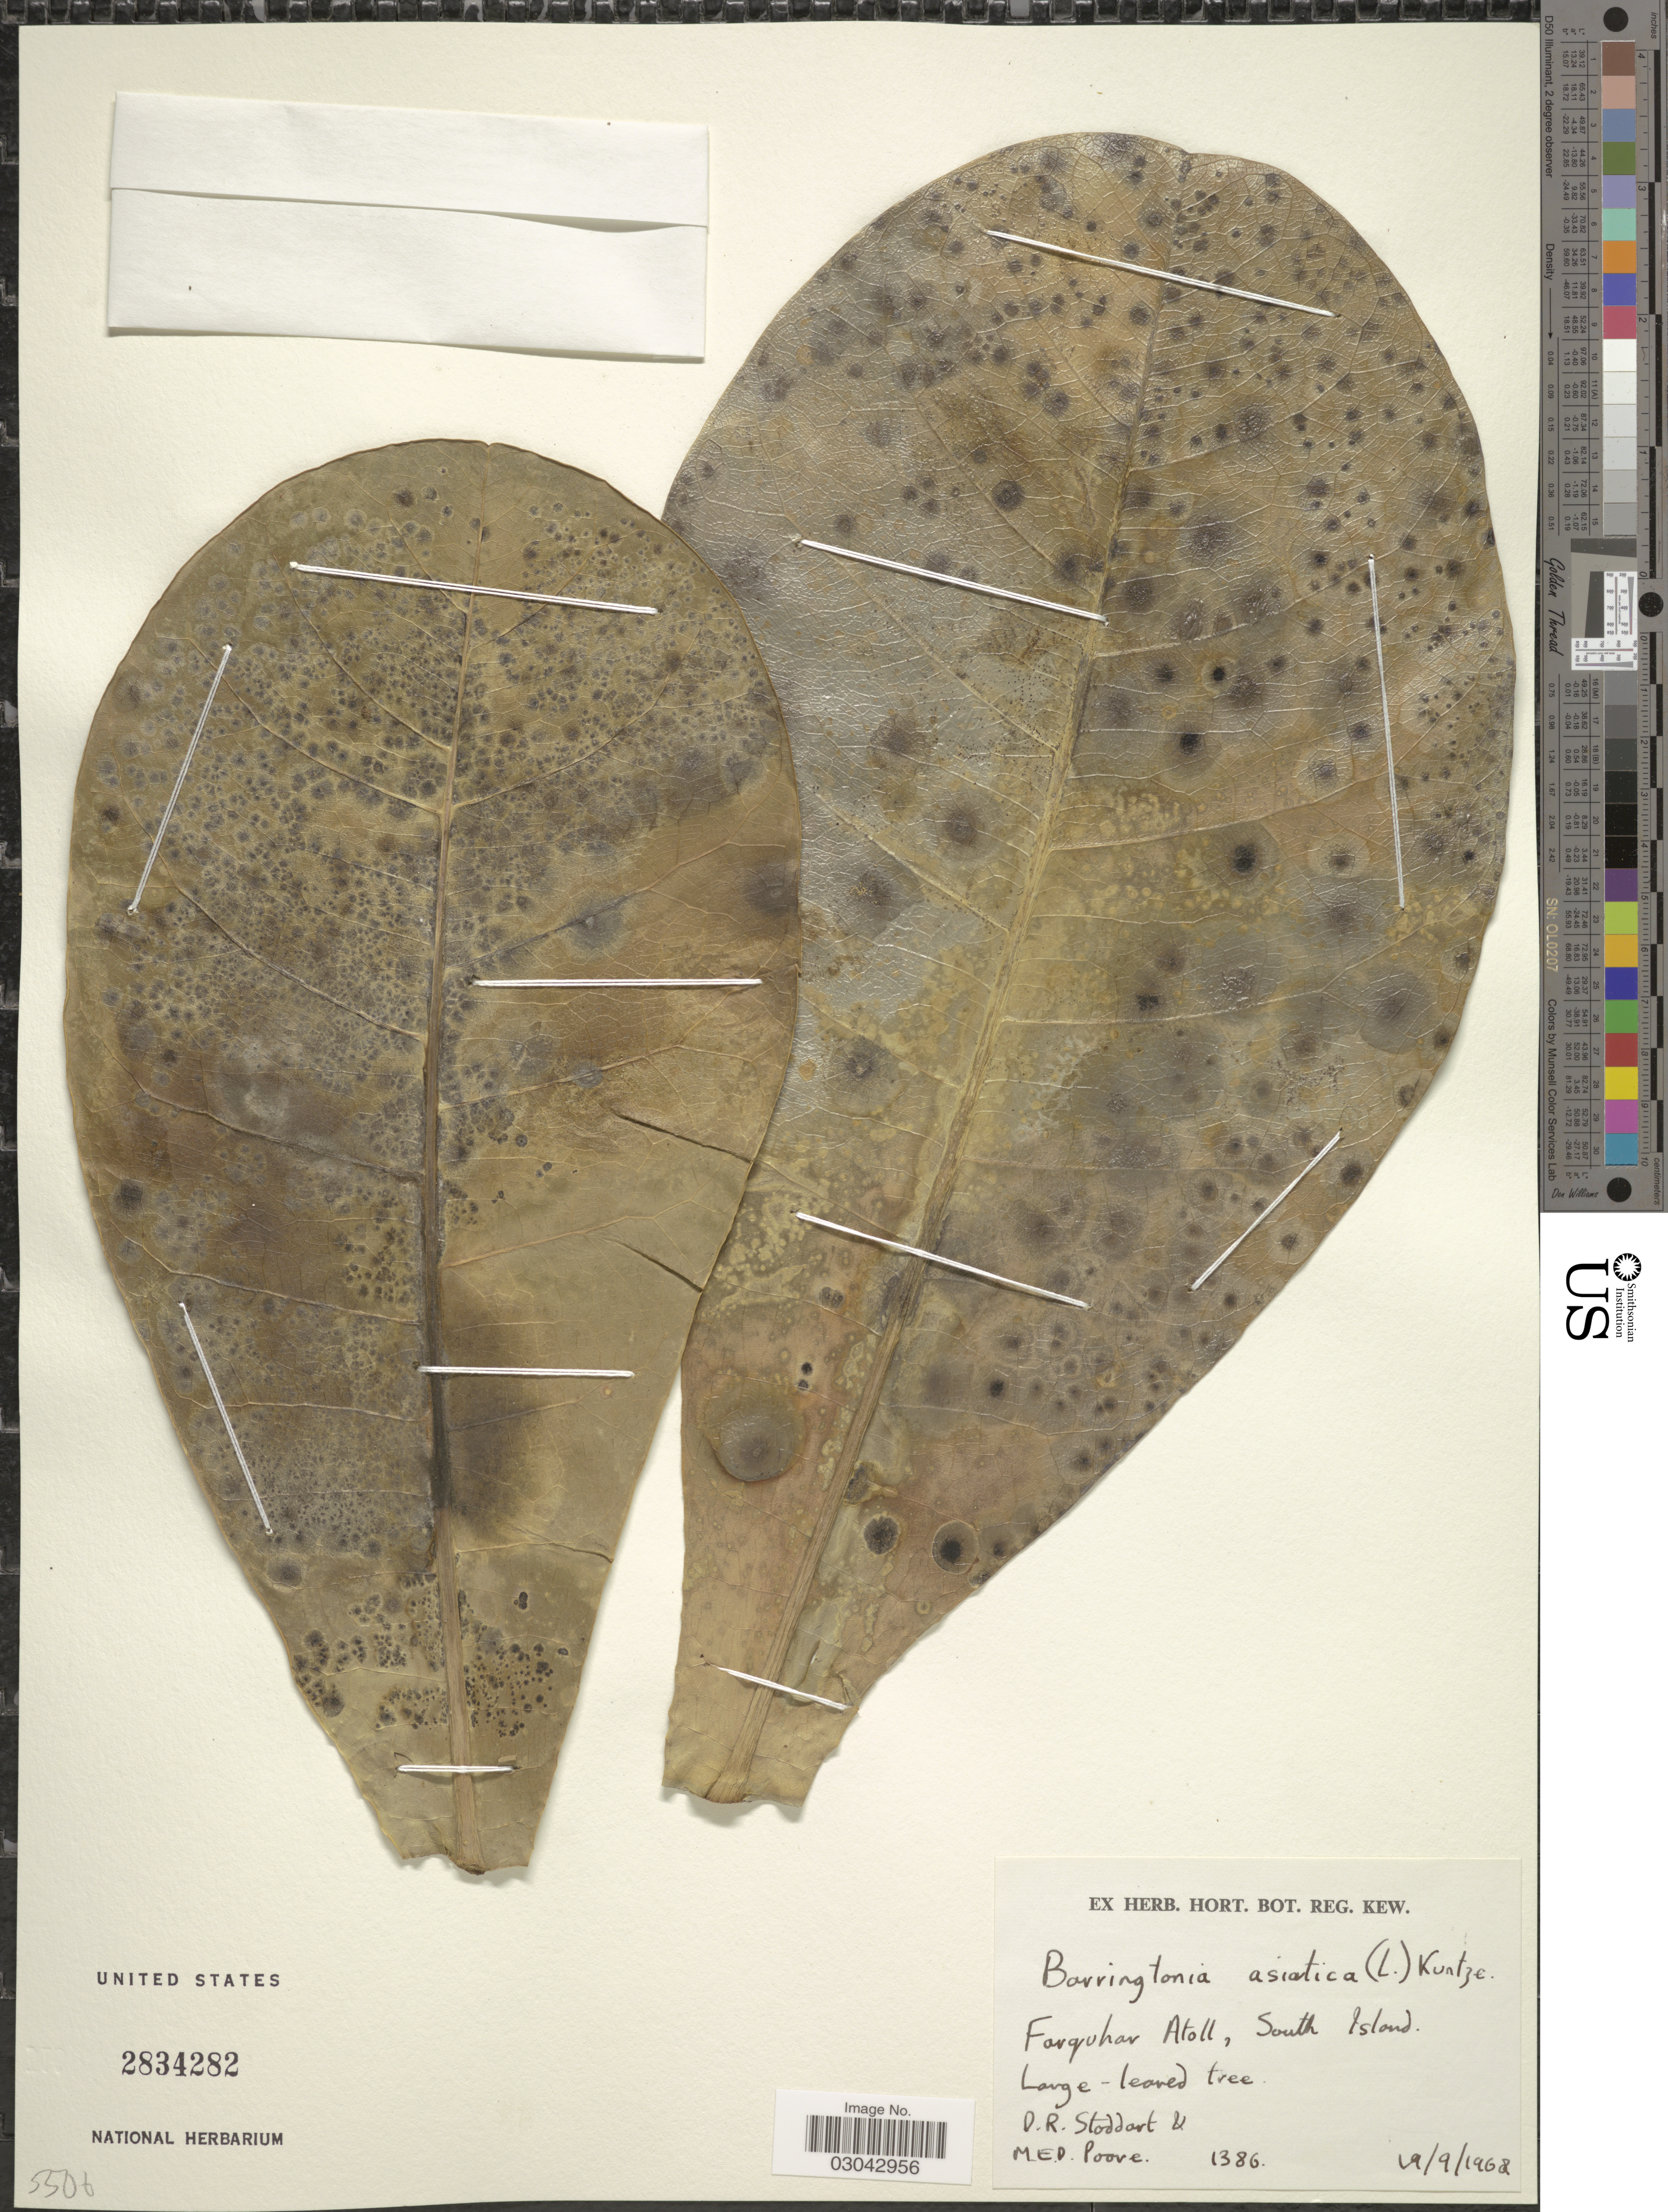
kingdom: Plantae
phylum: Tracheophyta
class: Magnoliopsida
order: Ericales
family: Lecythidaceae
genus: Barringtonia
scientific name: Barringtonia asiatica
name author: (L.) Kurz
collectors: D. R. Stoddart & M. E. D. Poore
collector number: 1386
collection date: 1968-09-19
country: Seychelles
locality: Farquhar Atoll, South Island.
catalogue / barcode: US 2834282